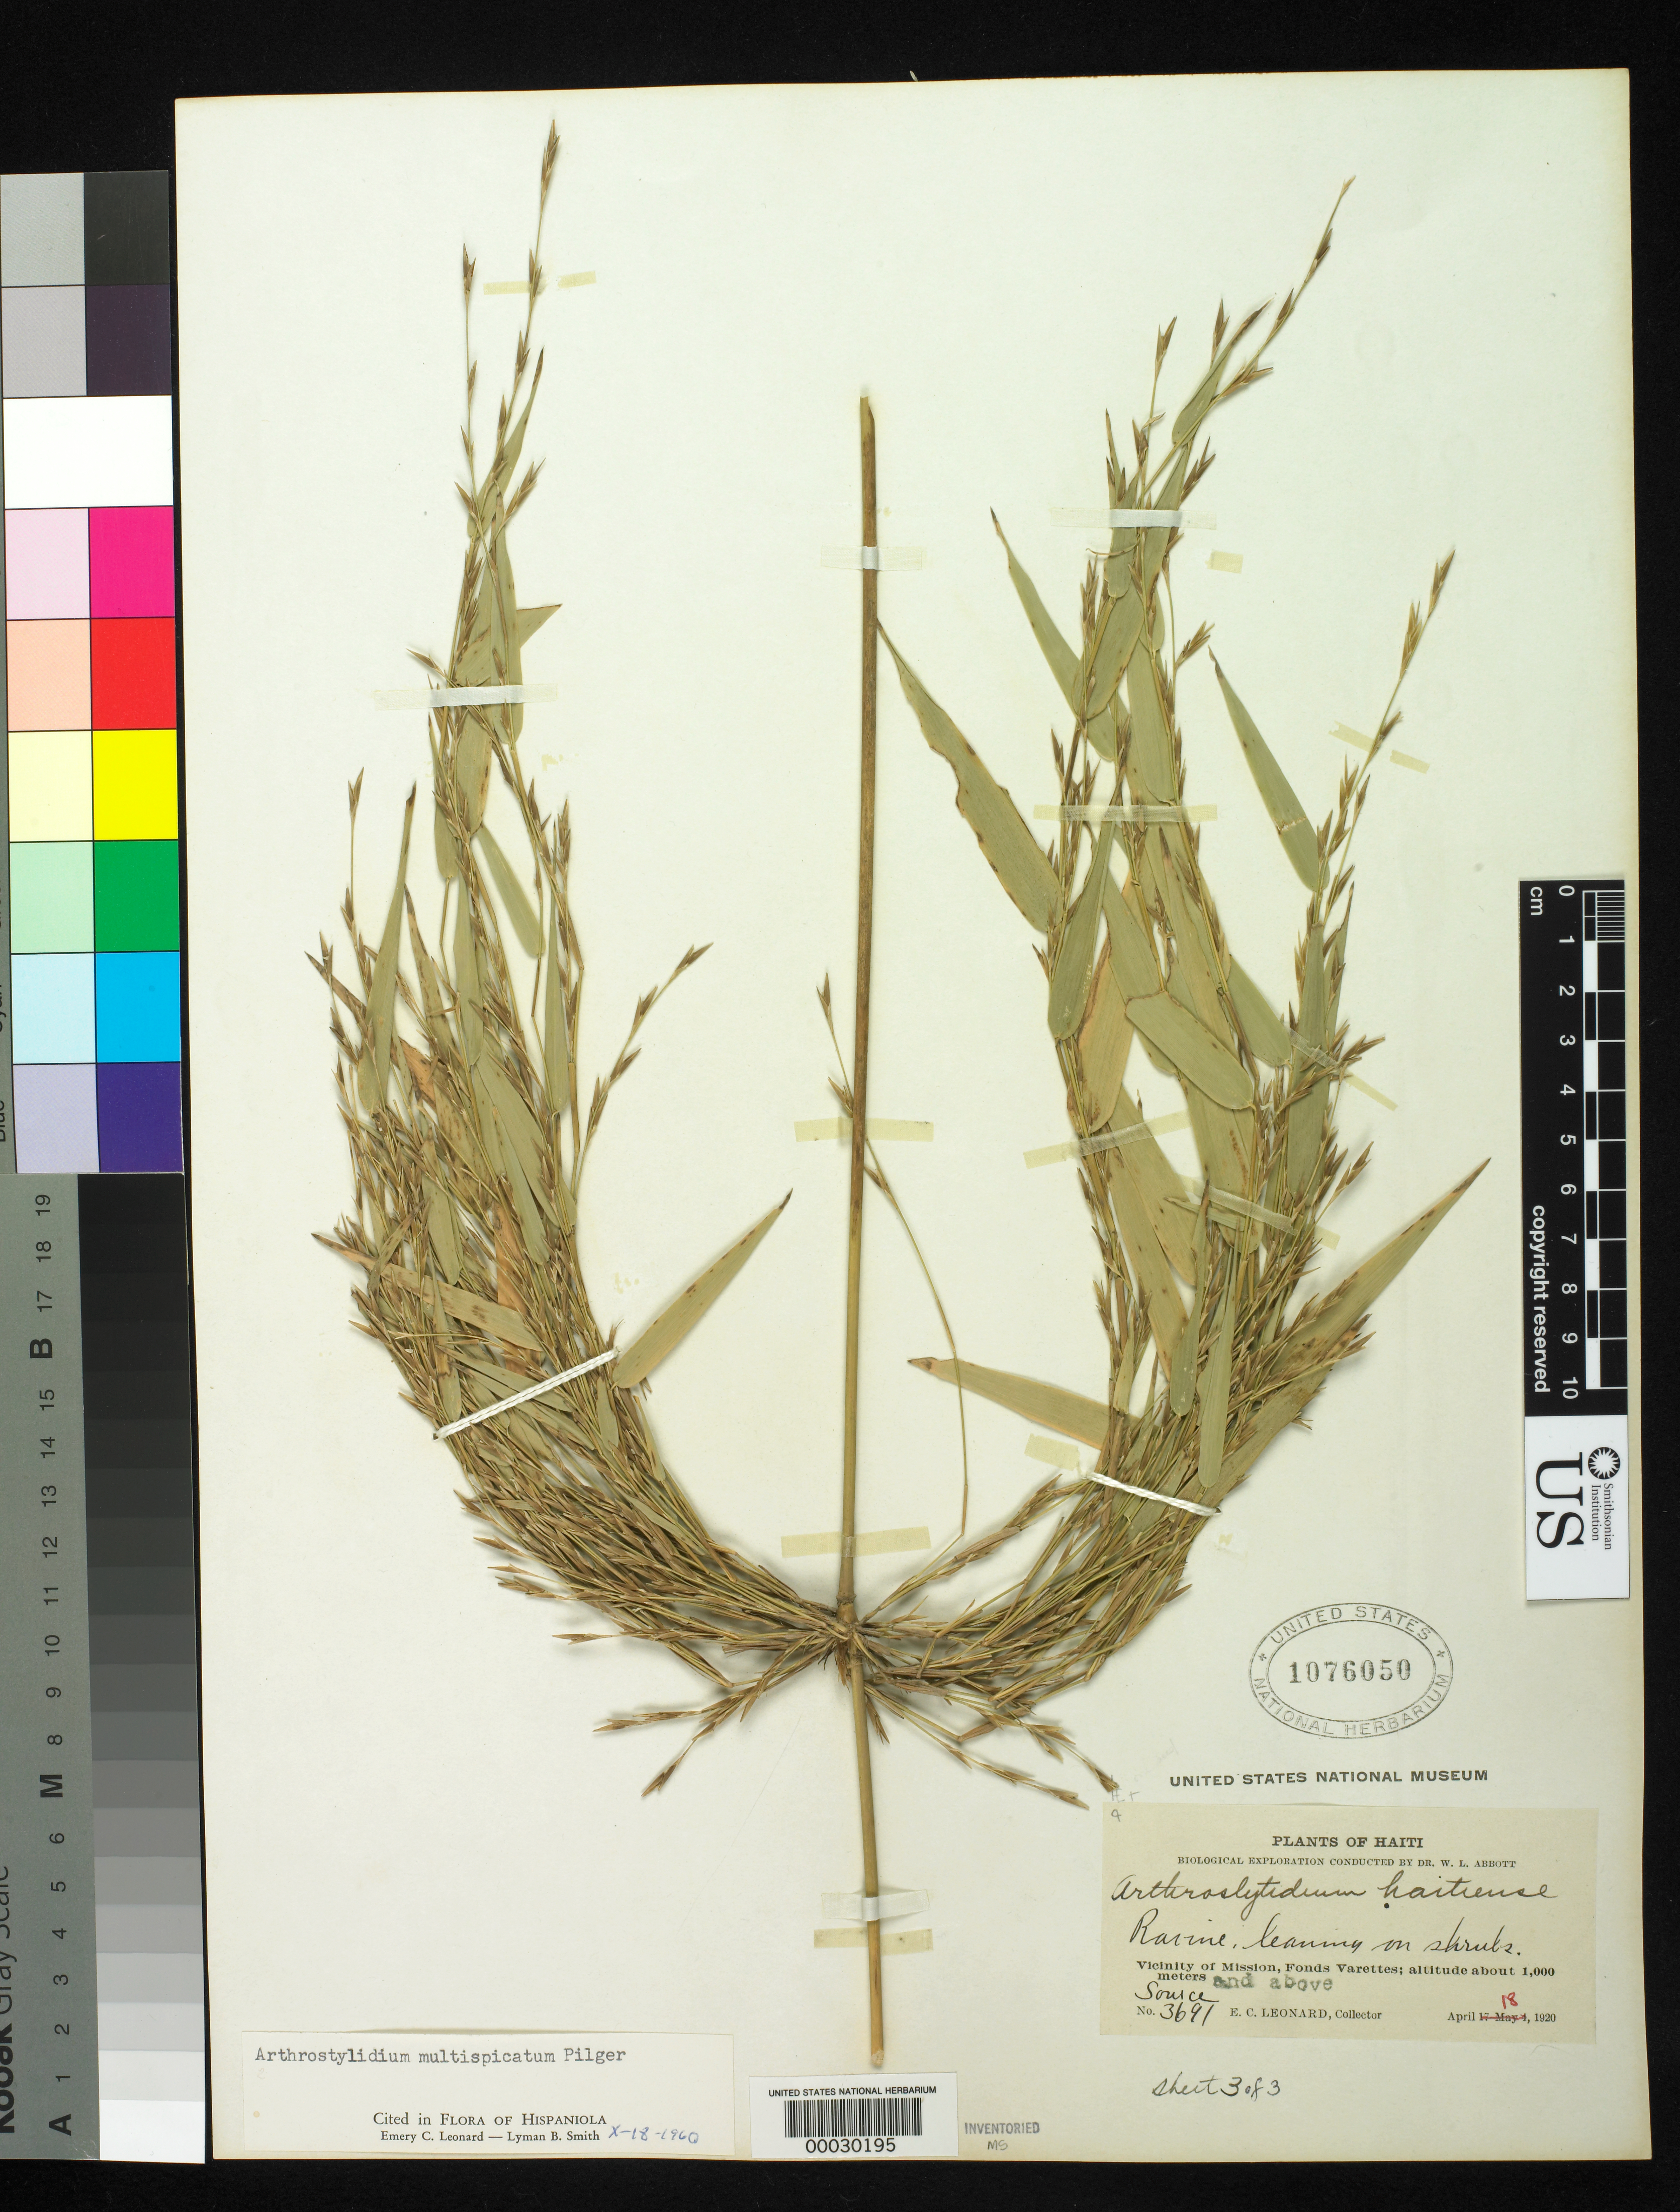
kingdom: Plantae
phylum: Tracheophyta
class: Liliopsida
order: Poales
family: Poaceae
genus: Arthrostylidium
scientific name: Arthrostylidium multispicatum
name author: Pilg. in Urb.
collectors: E. C. Leonard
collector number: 3691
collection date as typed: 18 Apr 1920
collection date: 1920-04-18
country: Haiti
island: Hispaniola Island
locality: Fonds varettes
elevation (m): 1000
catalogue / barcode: US 1076050